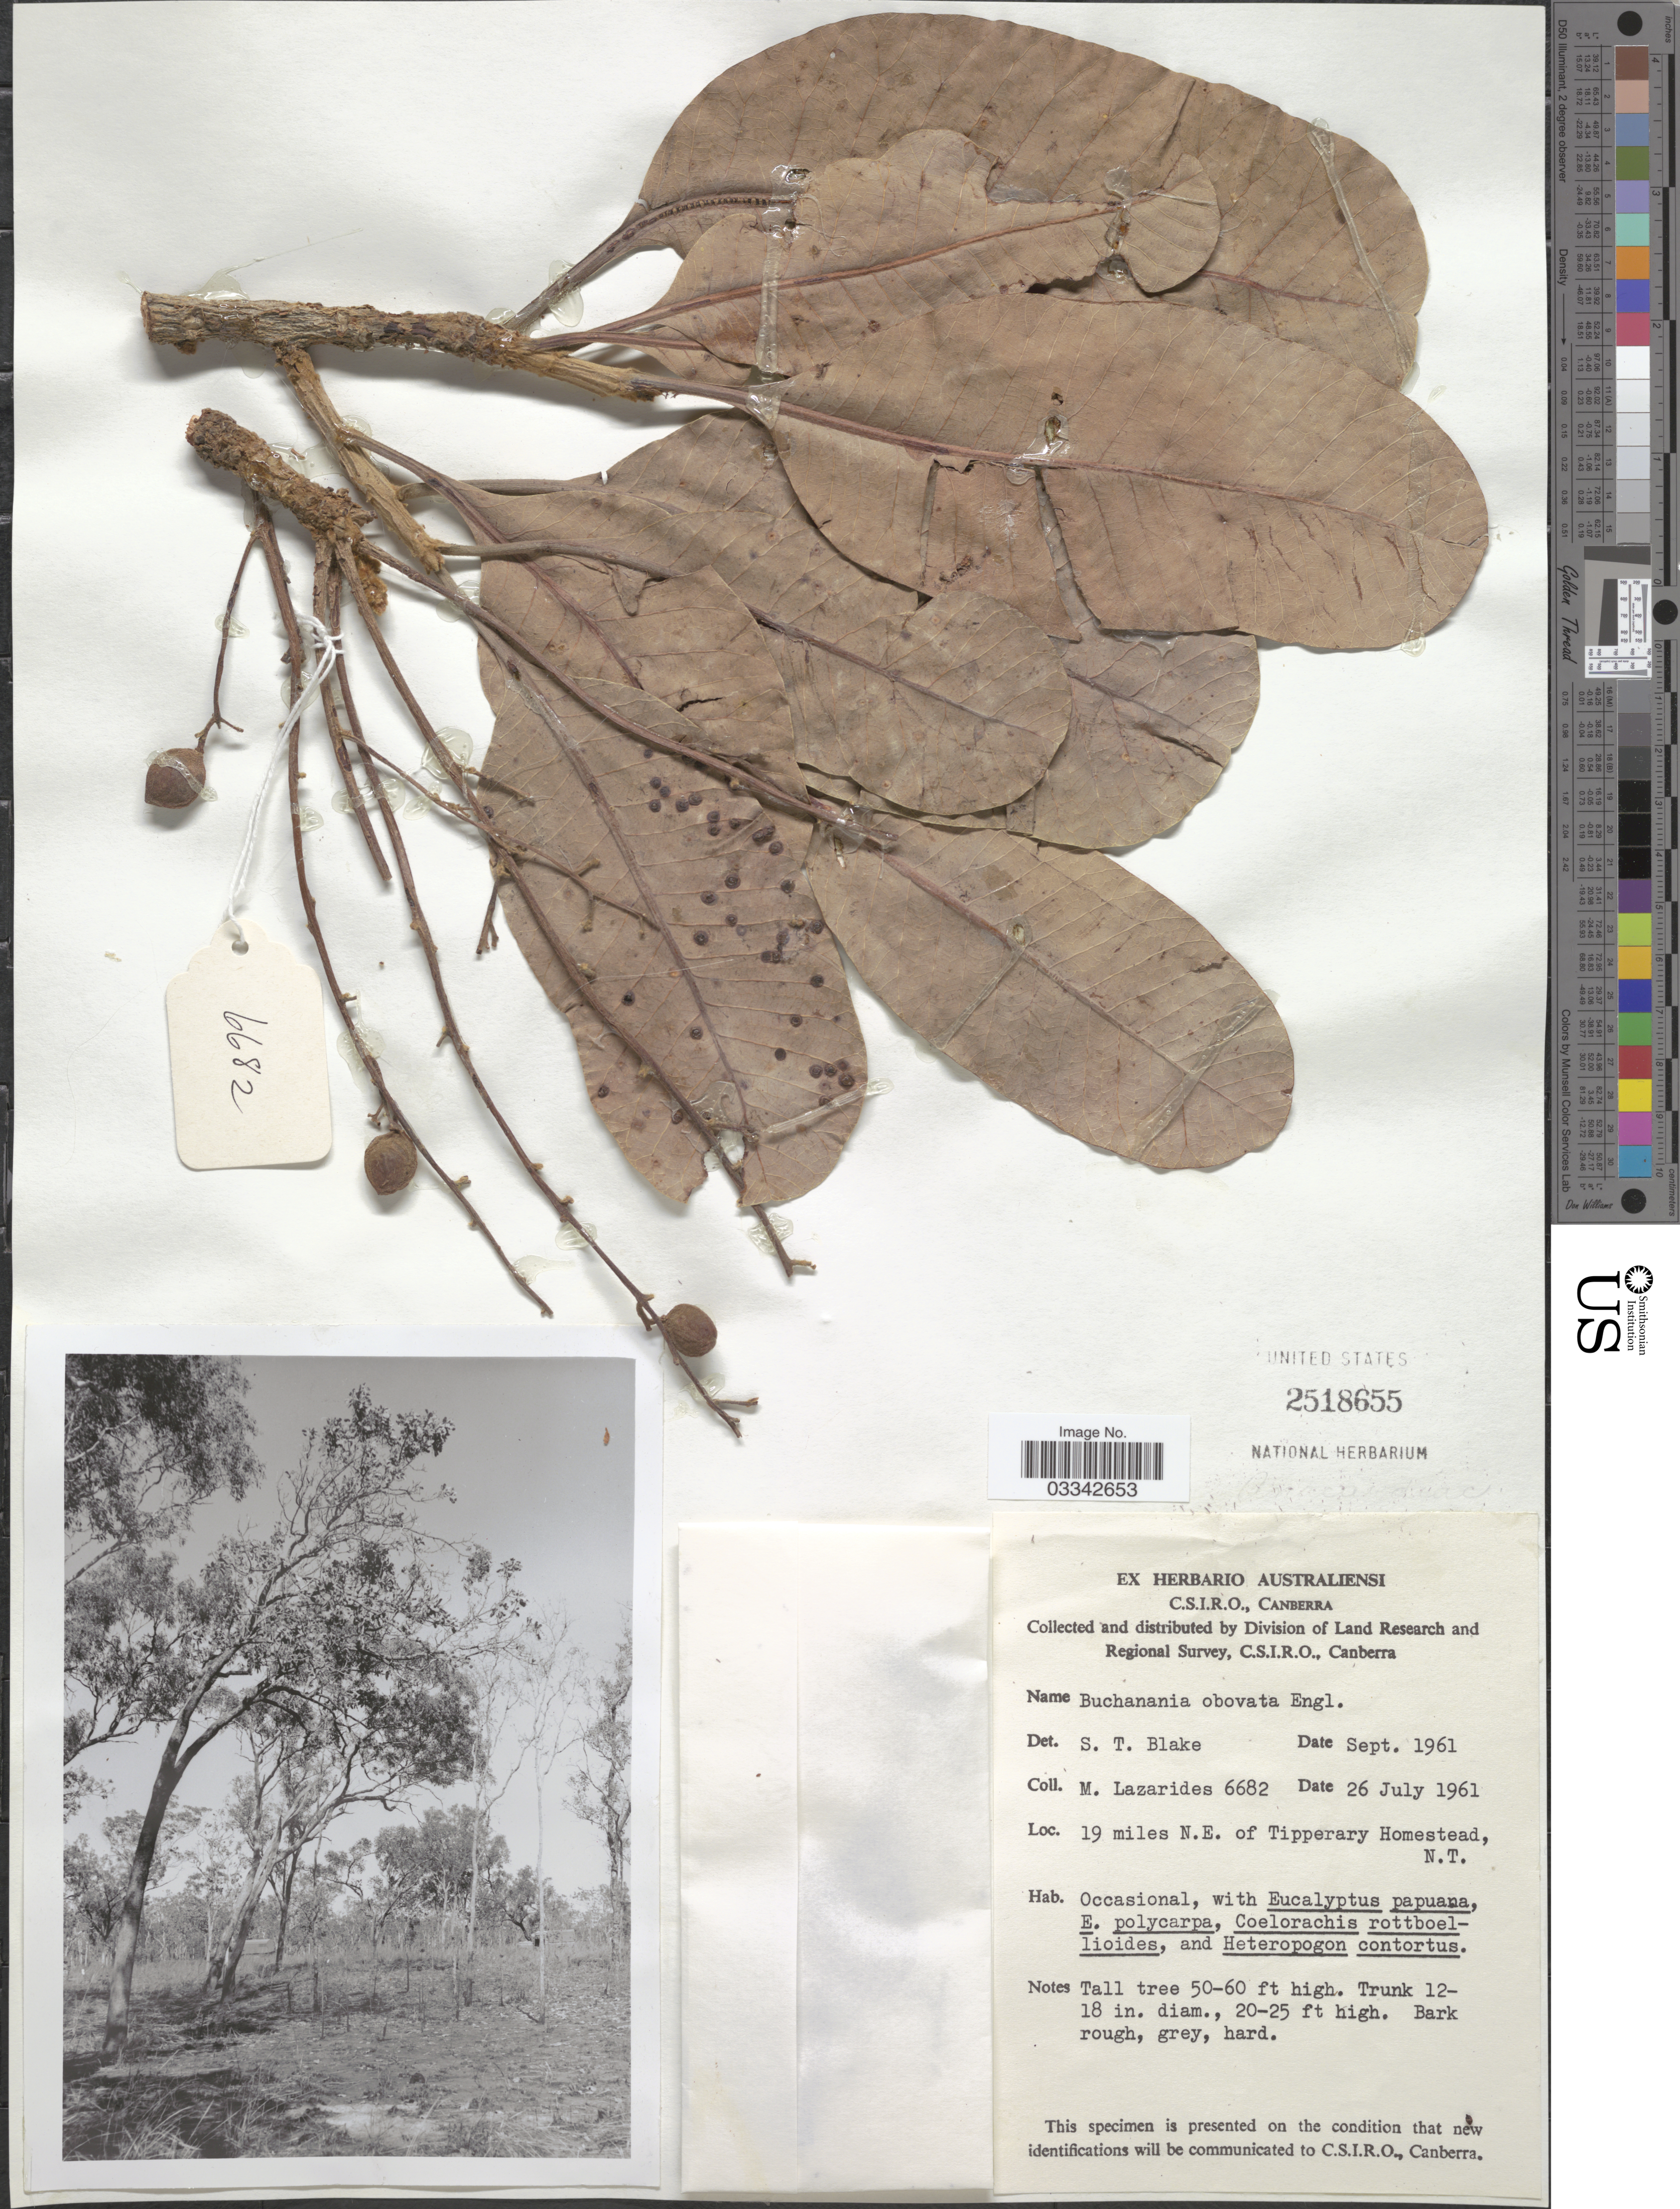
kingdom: Plantae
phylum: Tracheophyta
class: Magnoliopsida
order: Sapindales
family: Anacardiaceae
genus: Buchanania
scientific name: Buchanania obovata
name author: Engl.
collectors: M. Lazarides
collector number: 6682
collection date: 1961-07-26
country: Australia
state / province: Northern Territory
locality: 19 miles N.E. of Tipperary Homestead.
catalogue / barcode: US 2518655